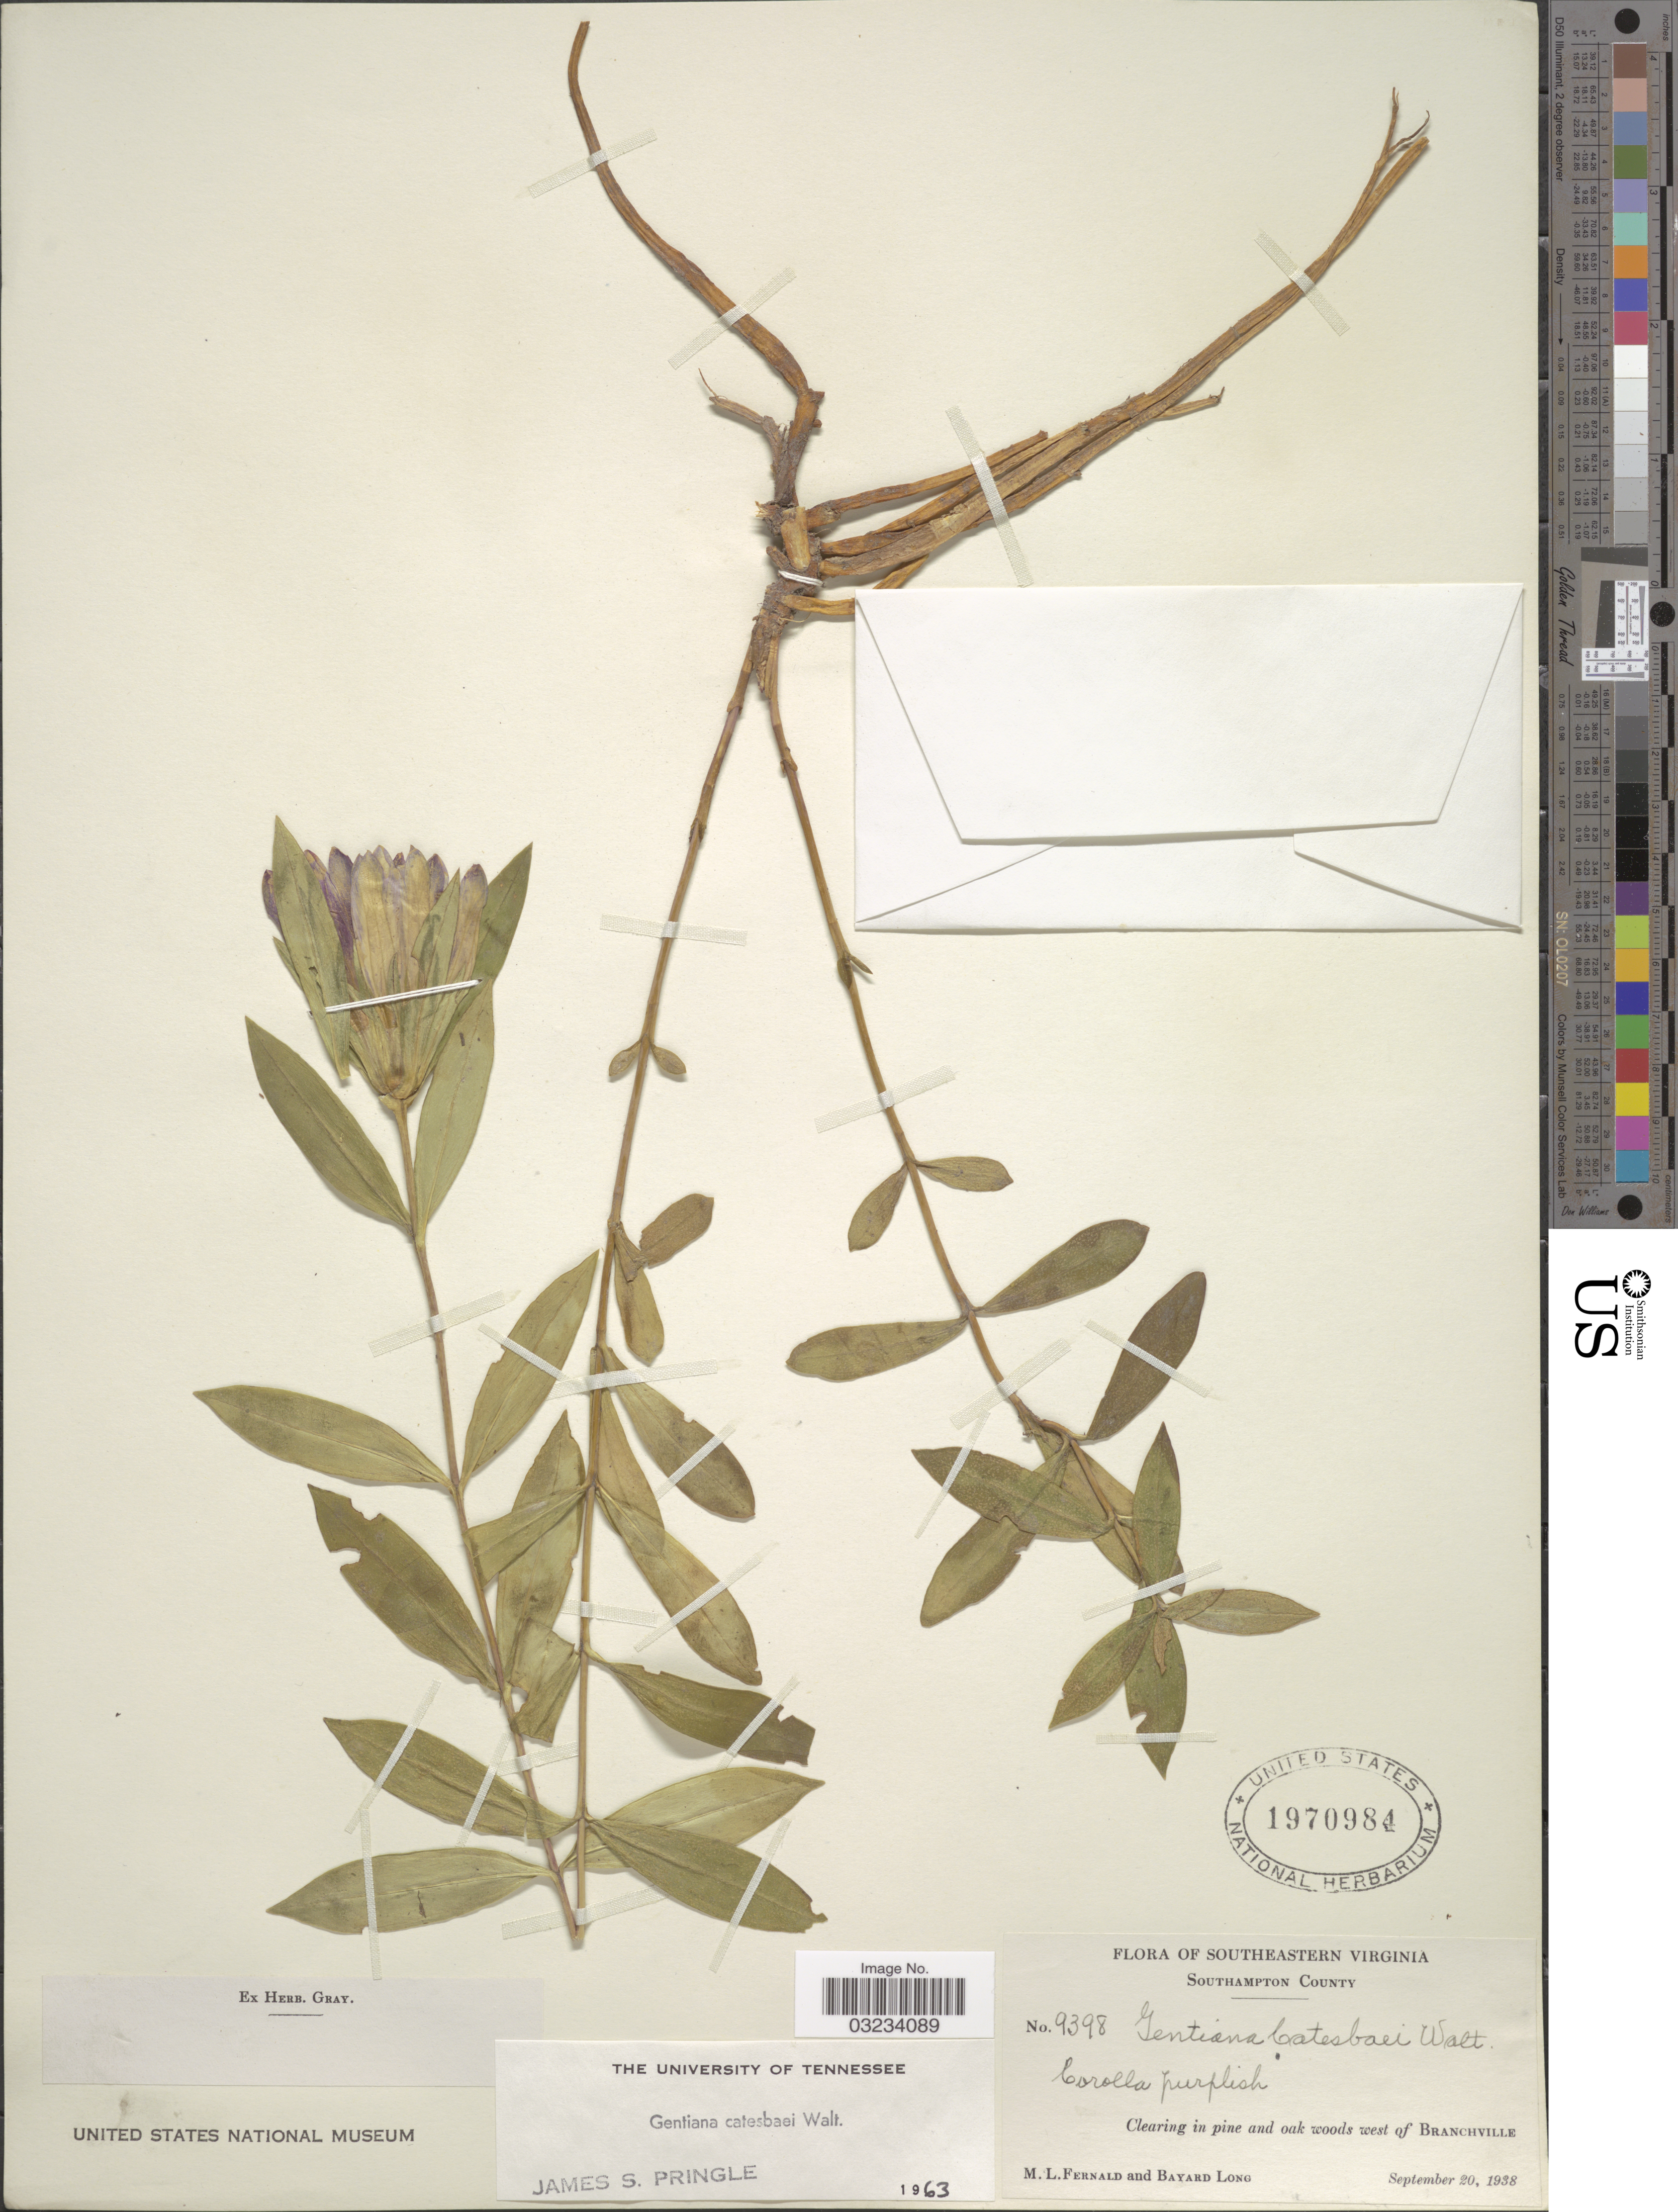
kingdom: Plantae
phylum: Tracheophyta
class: Magnoliopsida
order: Gentianales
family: Gentianaceae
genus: Gentiana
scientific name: Gentiana catesbaei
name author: Walter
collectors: M. L. Fernald & B. Long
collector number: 9398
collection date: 1938-09-20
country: United States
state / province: Virginia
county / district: Southampton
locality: Southeastern Virginia, Southampton County, Clearing in pine and oak woods west of Branchville.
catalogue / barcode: US 1970984